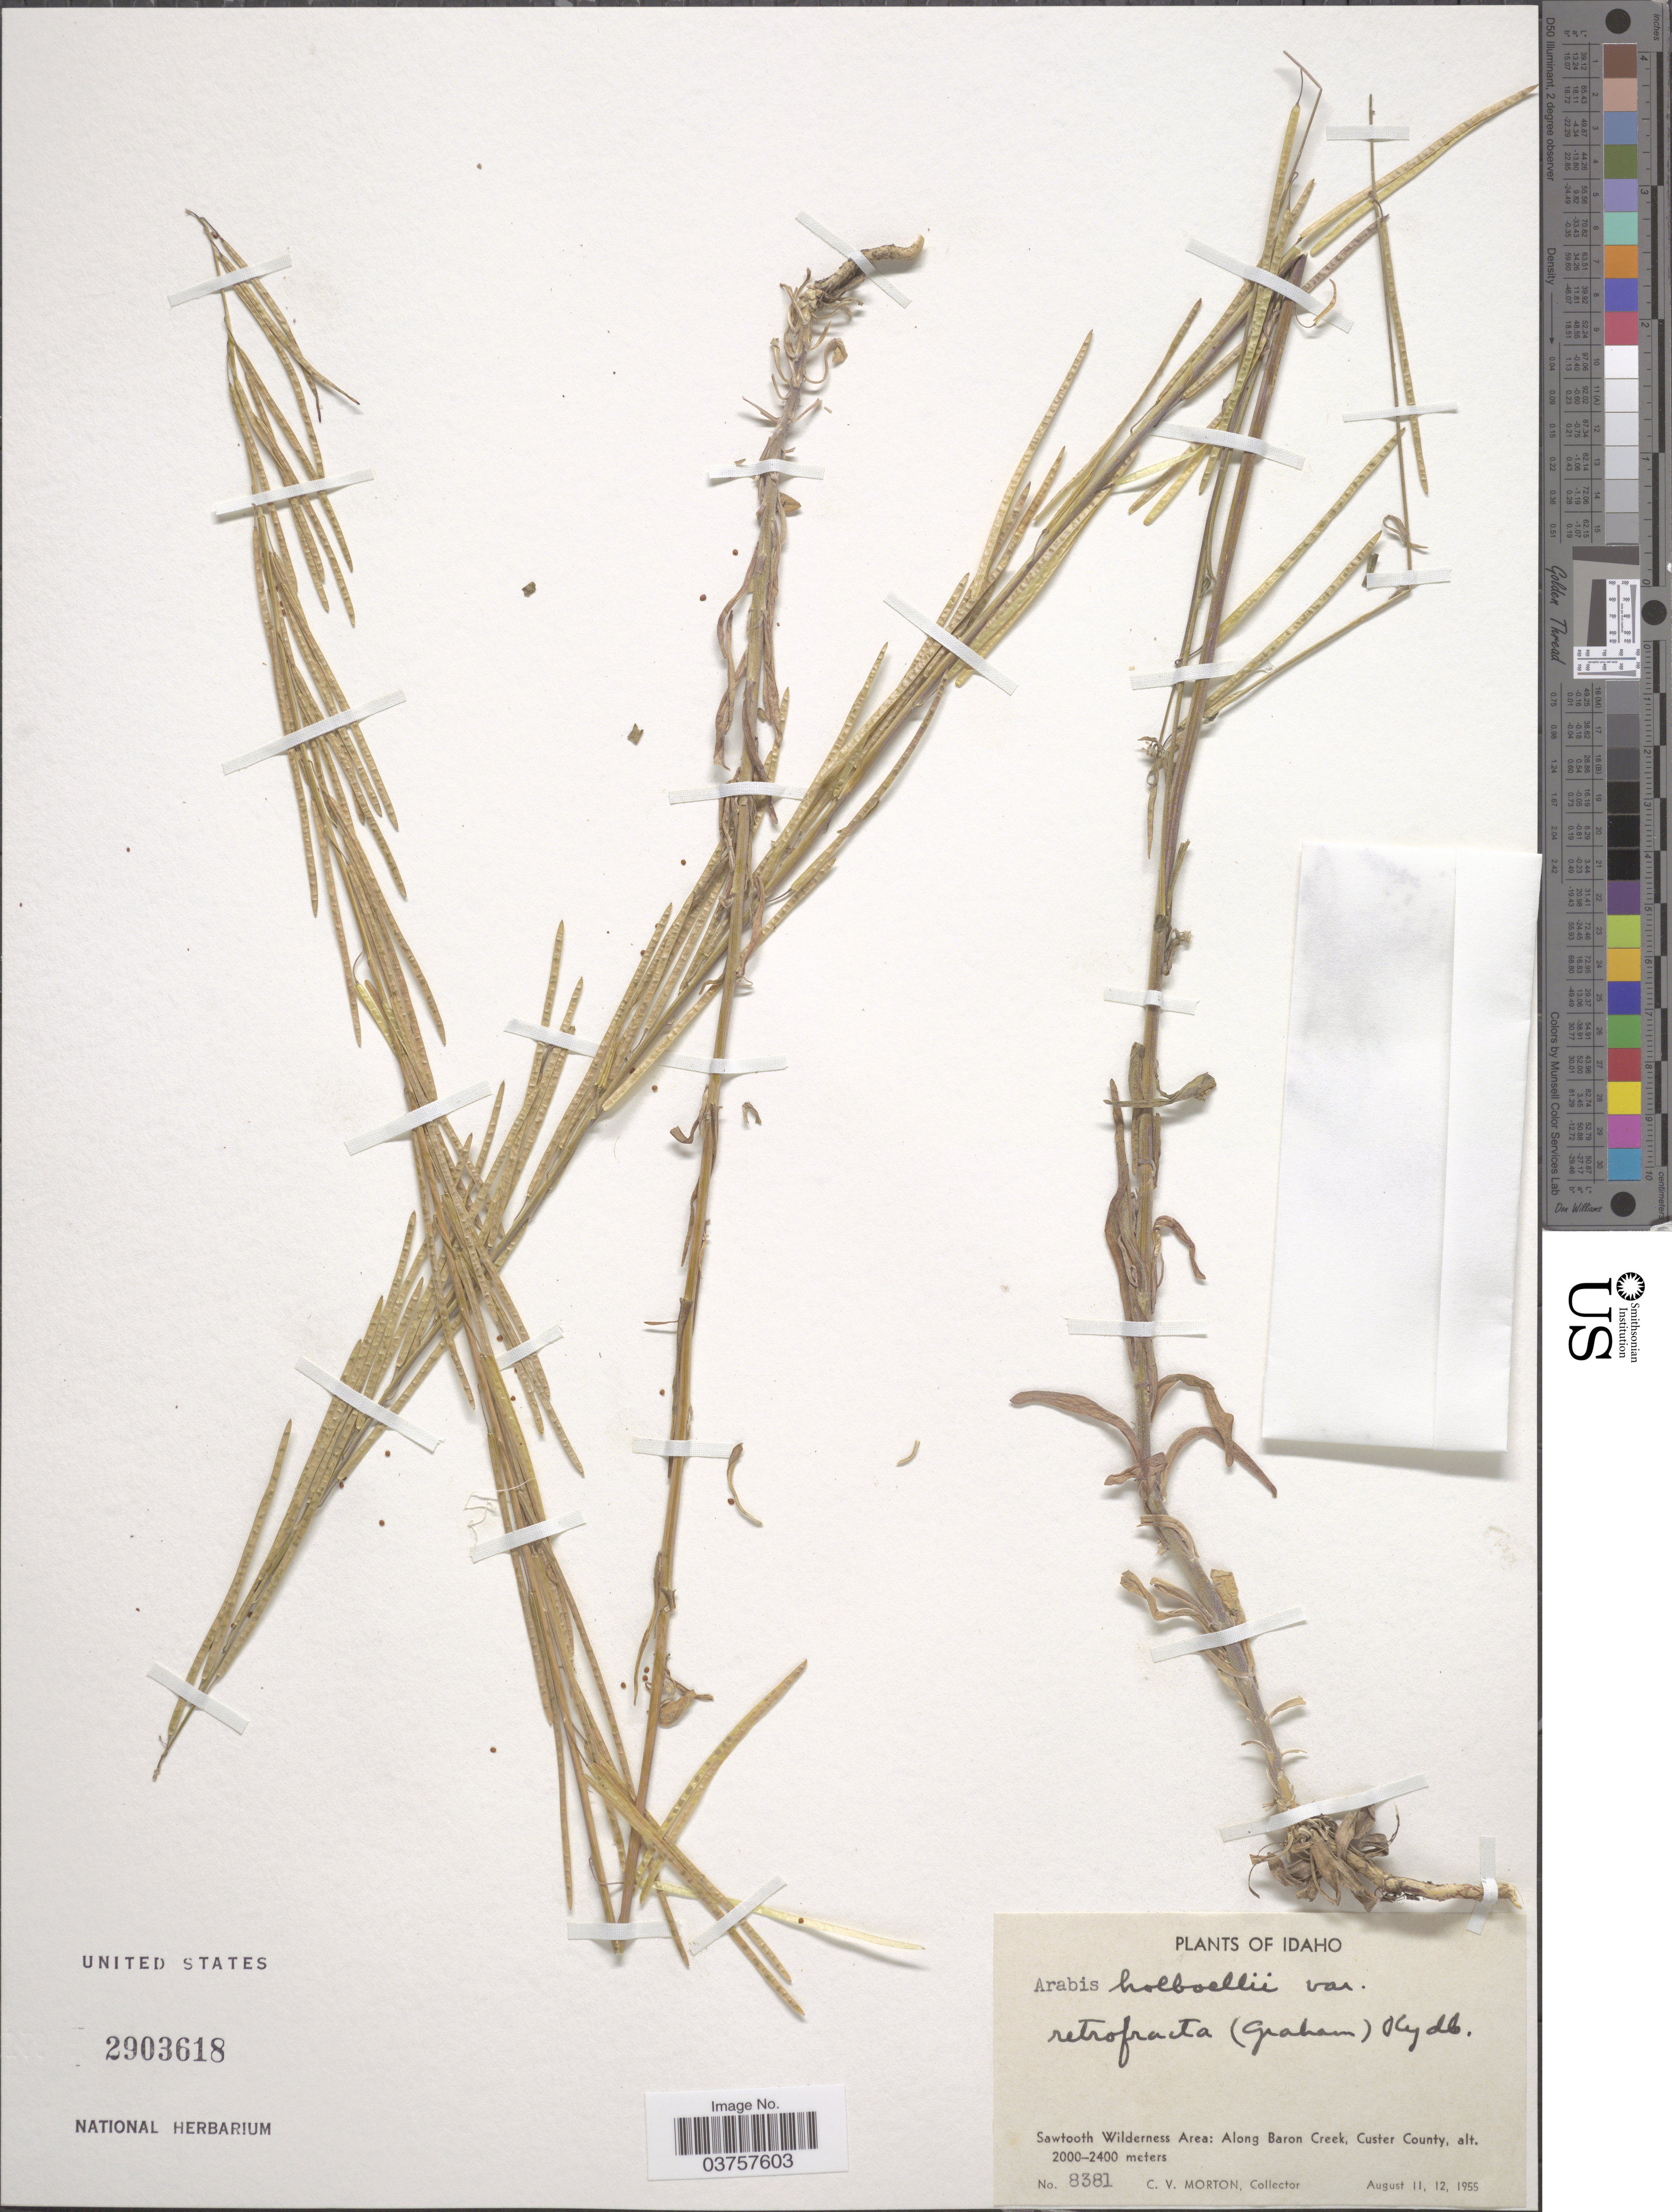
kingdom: Plantae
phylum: Tracheophyta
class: Magnoliopsida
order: Brassicales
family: Brassicaceae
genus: Arabis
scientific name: Arabis holboellii var. retrofracta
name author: Rydb.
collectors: C. V. Morton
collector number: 8381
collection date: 1955-08-11/1955-08-12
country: United States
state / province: Idaho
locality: Sawtooth Wilderness Area: Along Baron Creek, Custer County.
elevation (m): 2000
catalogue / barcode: US 2903618